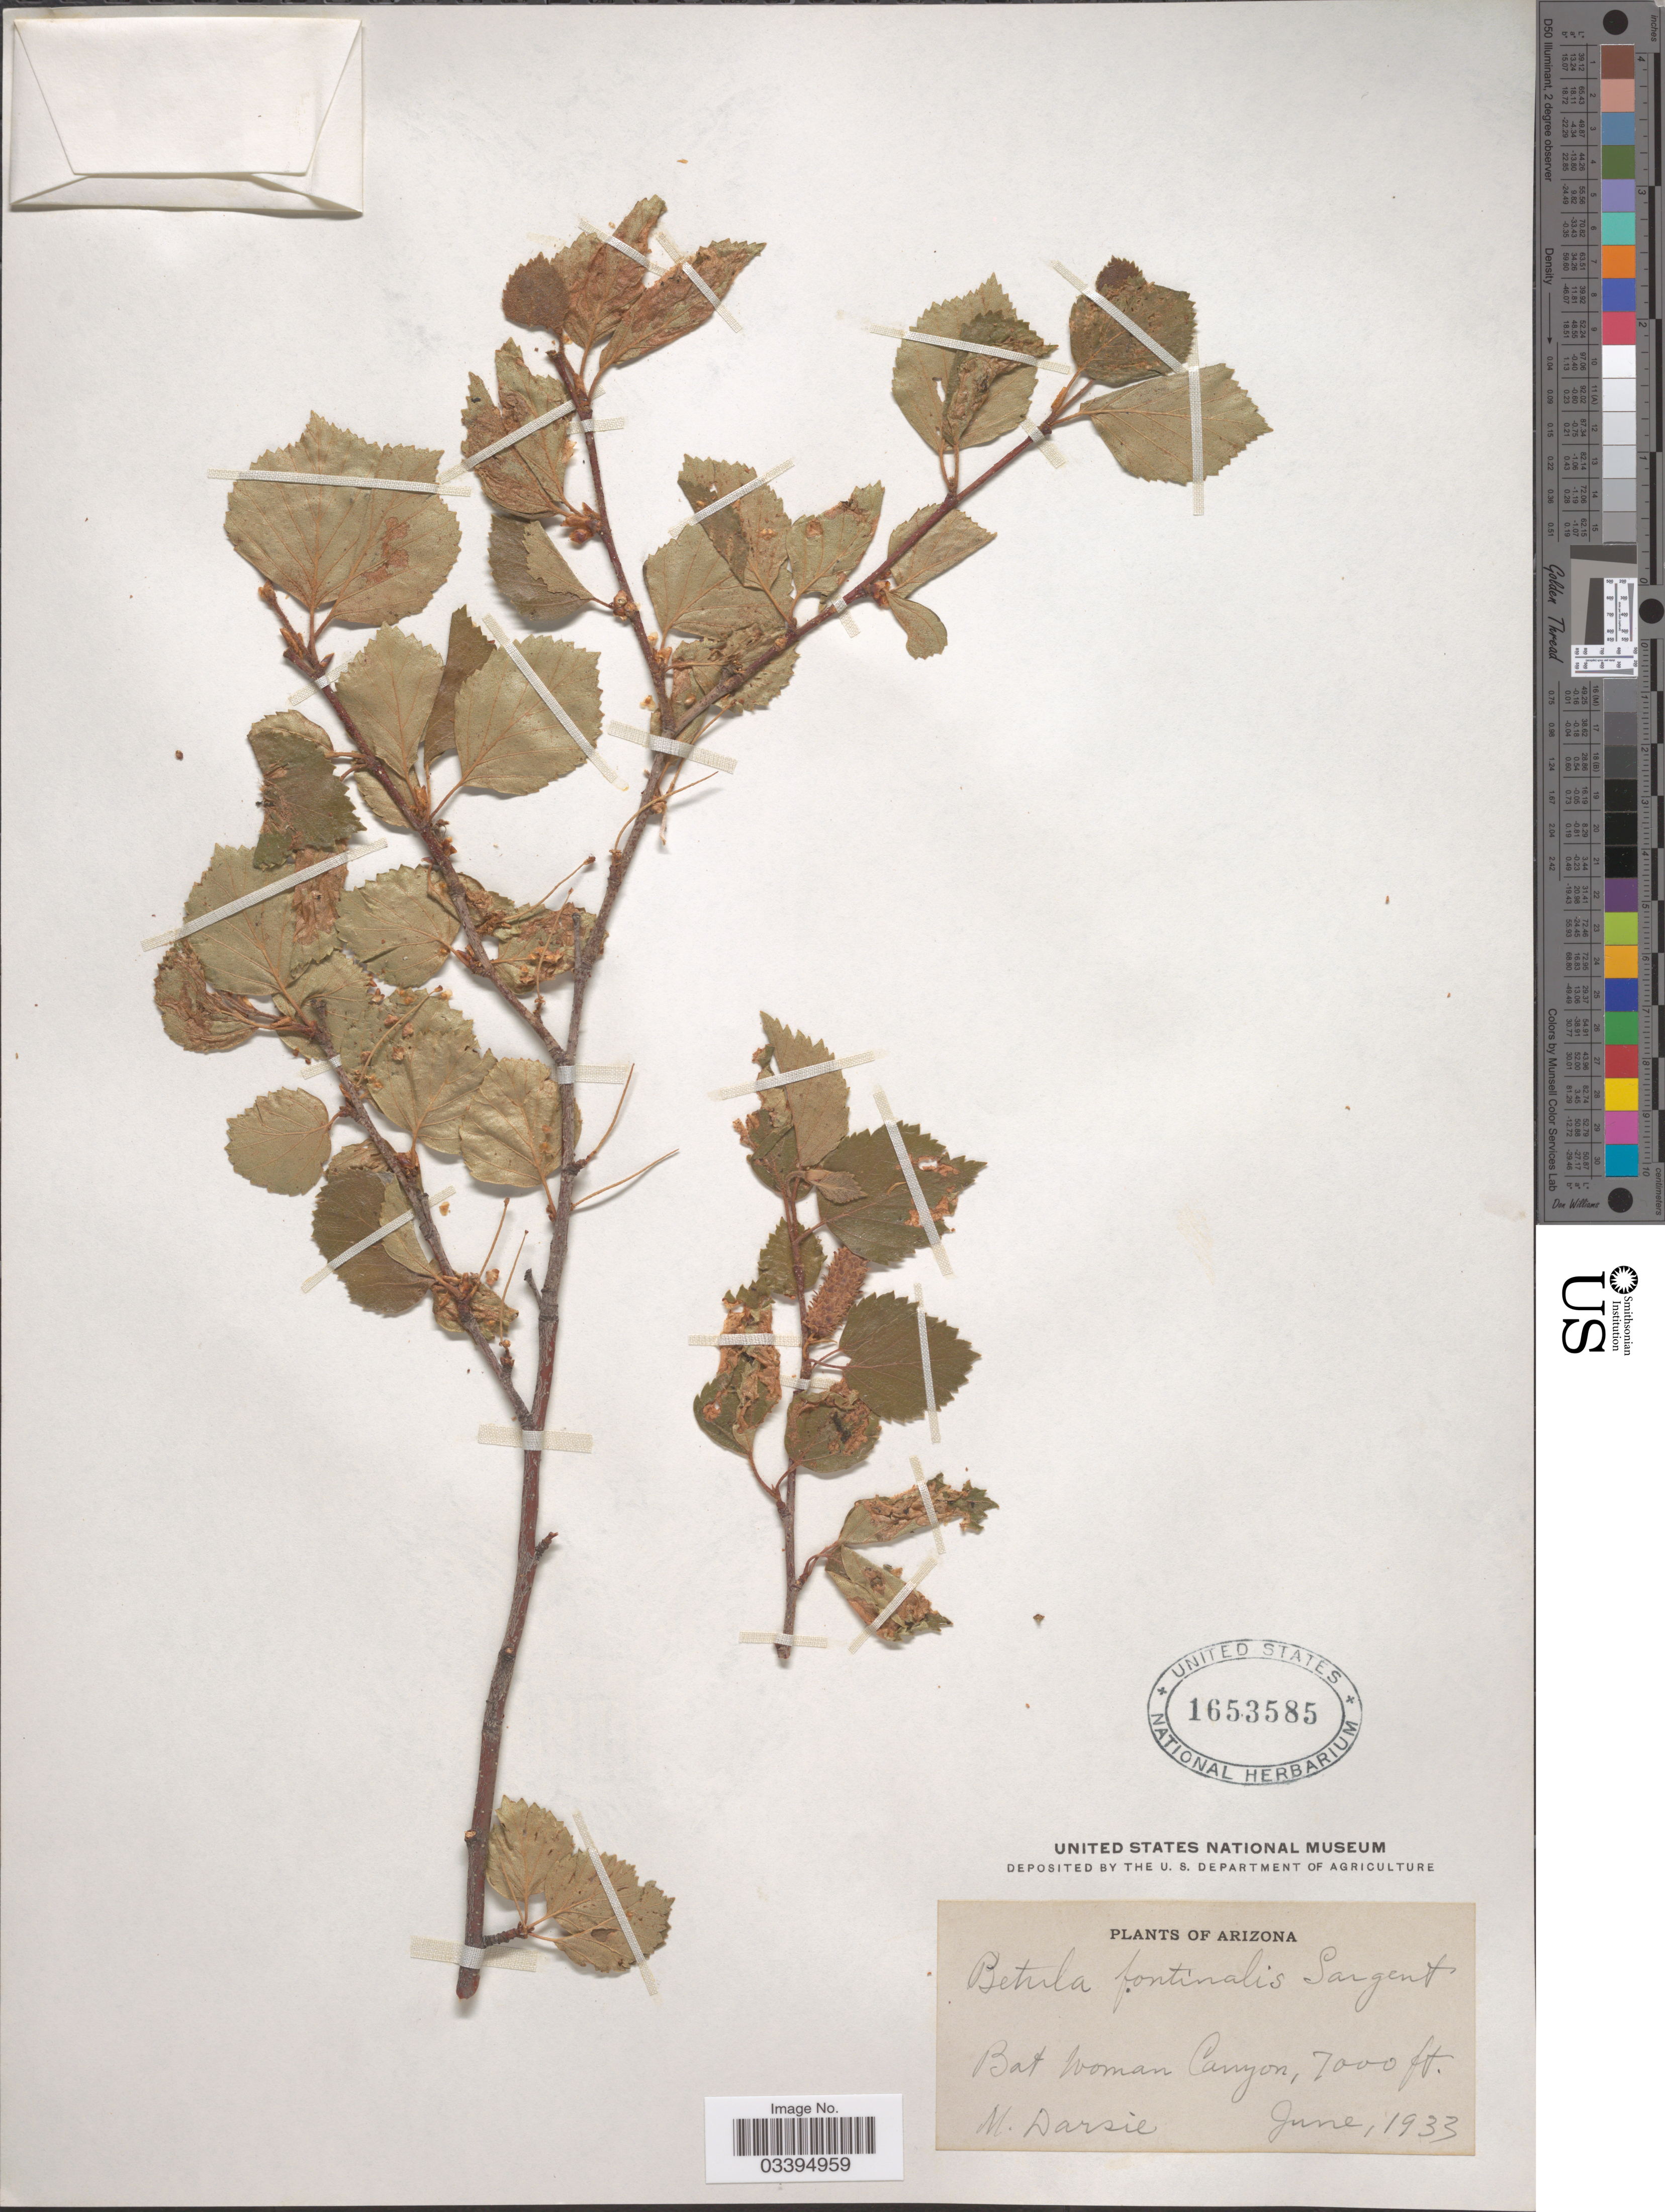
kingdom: Plantae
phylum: Tracheophyta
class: Magnoliopsida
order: Fagales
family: Betulaceae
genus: Betula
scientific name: Betula fontinalis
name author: Sarg.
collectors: M. Darsie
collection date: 1933-06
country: United States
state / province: Arizona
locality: Bat Woman Canyon.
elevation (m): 2134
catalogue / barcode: US 1653585